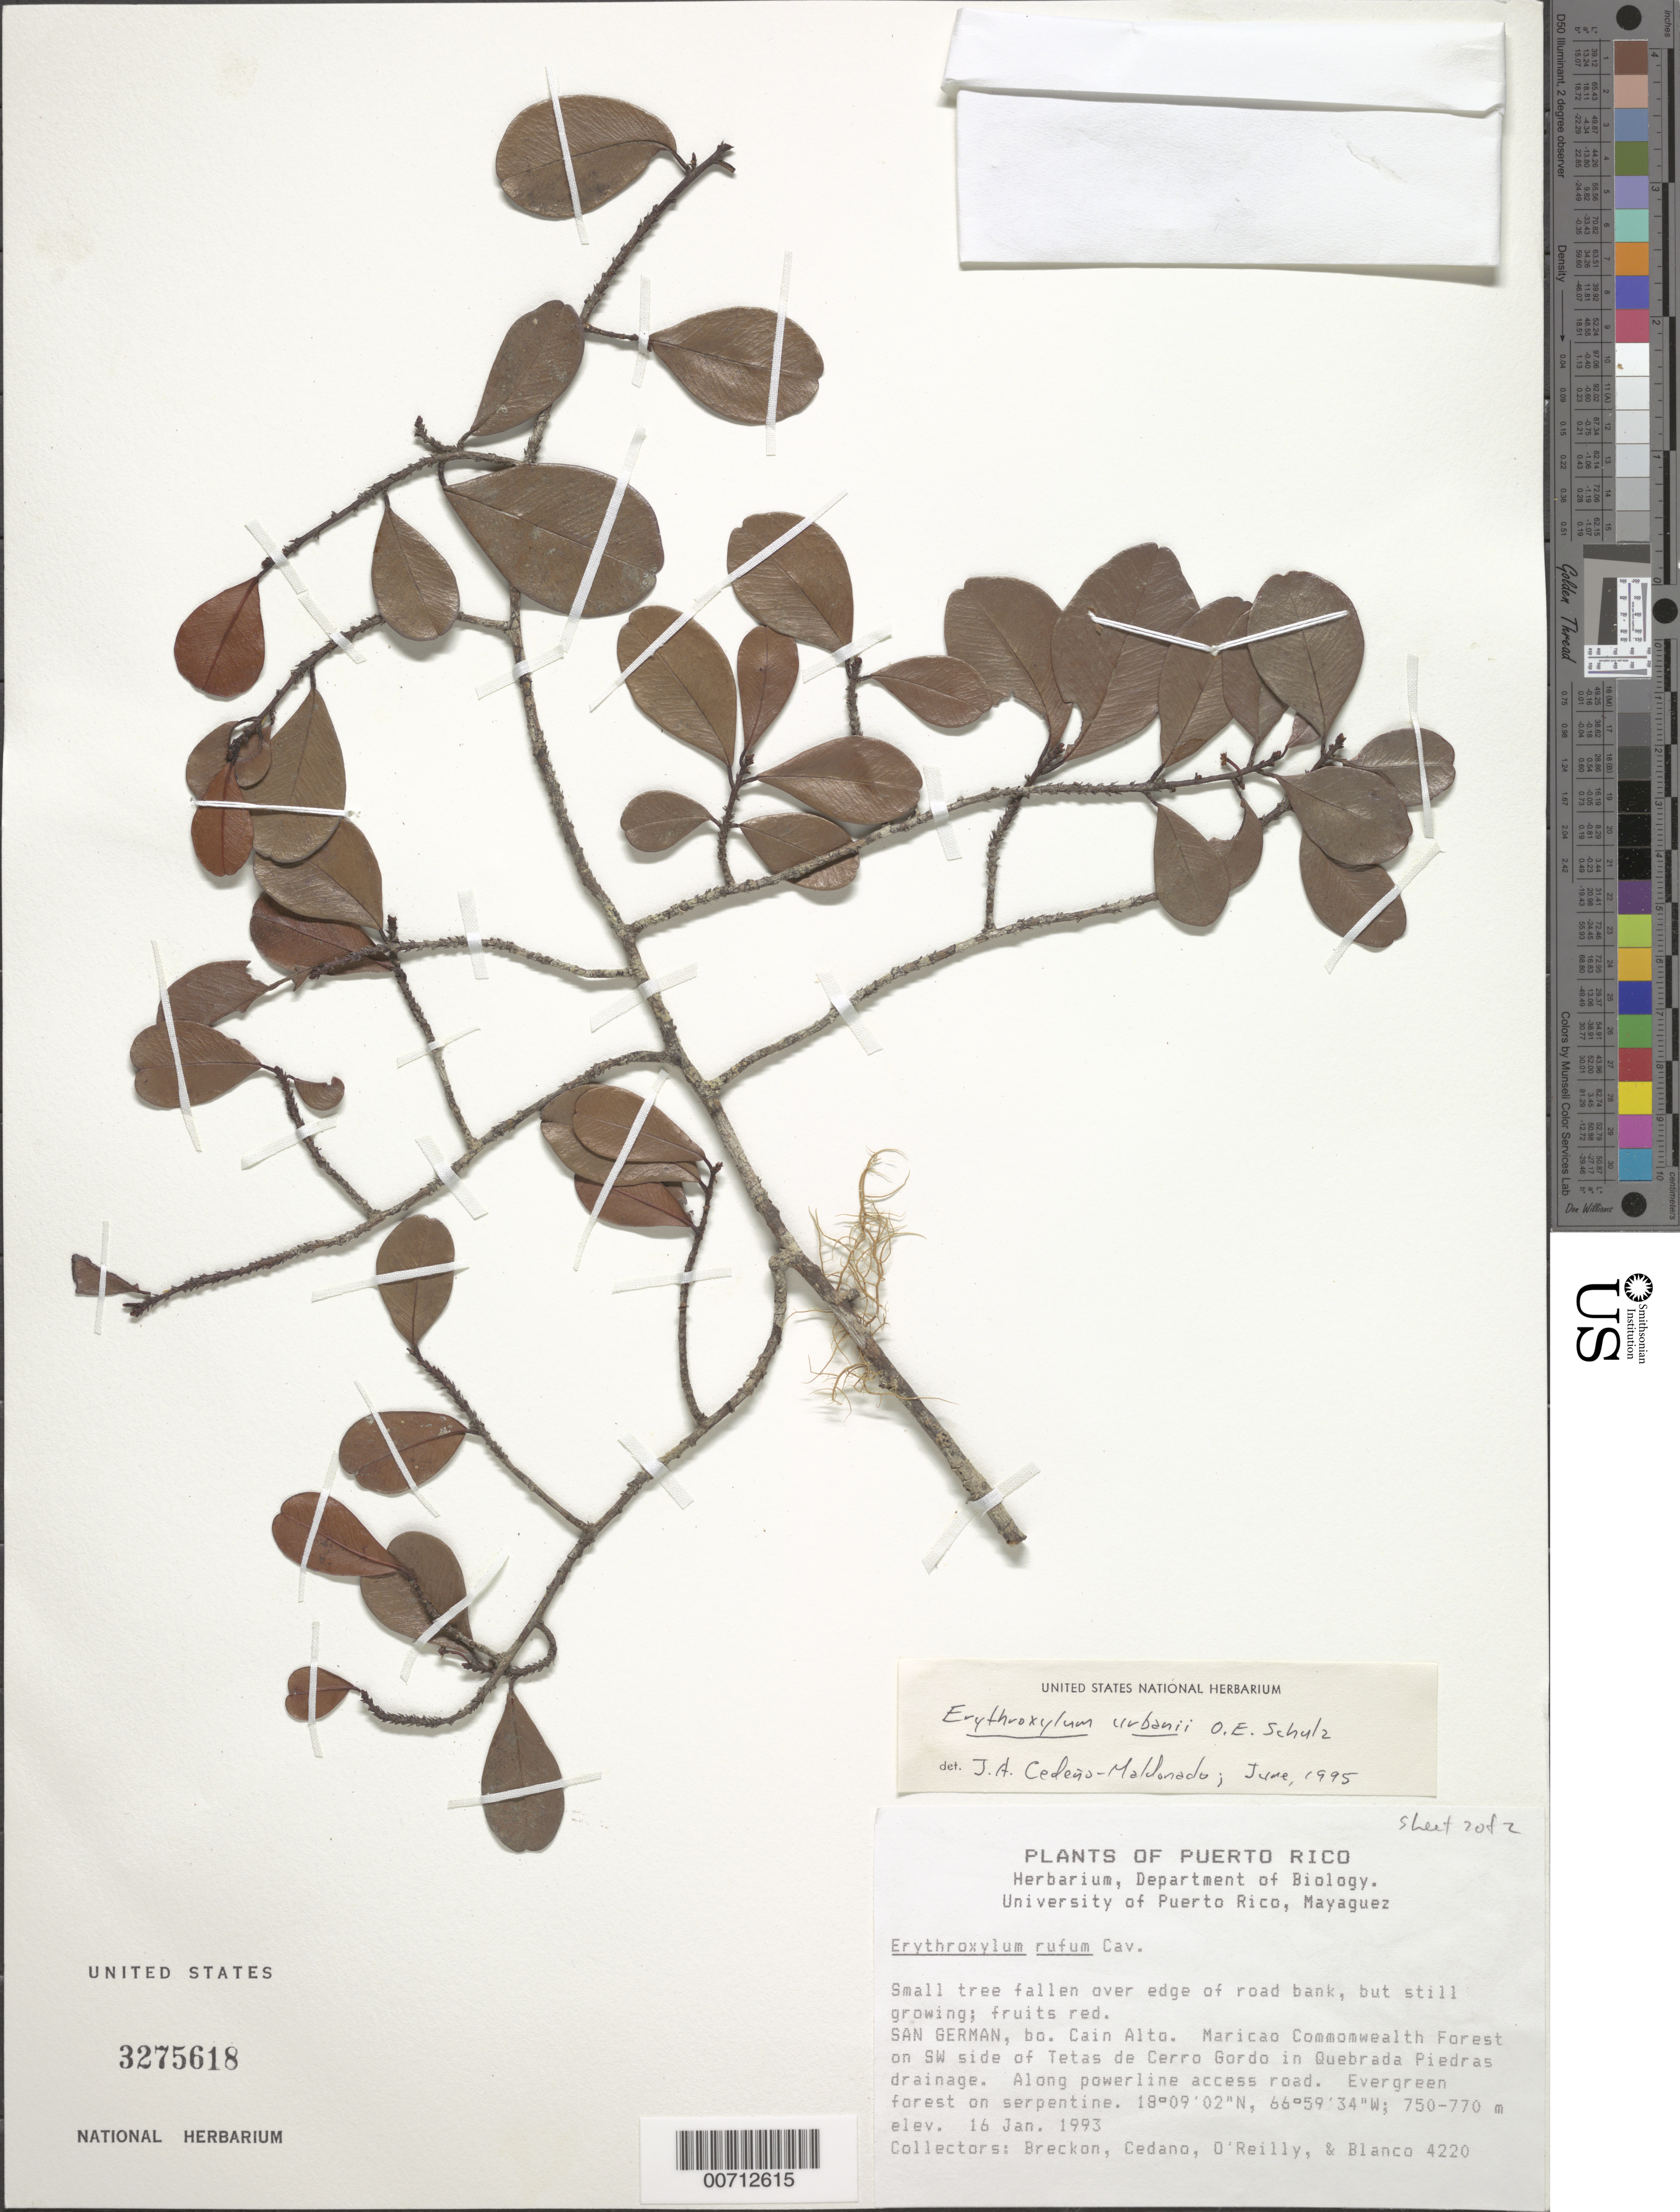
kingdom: Plantae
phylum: Tracheophyta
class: Magnoliopsida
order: Malpighiales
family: Erythroxylaceae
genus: Erythroxylum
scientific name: Erythroxylum urbanii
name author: O.E. Schulz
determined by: Cedeño-Maldonado, J. A.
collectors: G. J. Breckon, J. A. Cedeño M., R. O'Reilly & J. Blanco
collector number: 4220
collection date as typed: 16 Jan 1993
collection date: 1993-01-16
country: Puerto Rico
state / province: Maricao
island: Greater Antilles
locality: San German: Bo. Cain Alto. Maricao Commonwealth Forest on SW side of Tetas de Cerro Gordo in Quebrada Piedras drainage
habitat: Along powerline access road; evergreen forest on serpentine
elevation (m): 750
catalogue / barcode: US 3275618